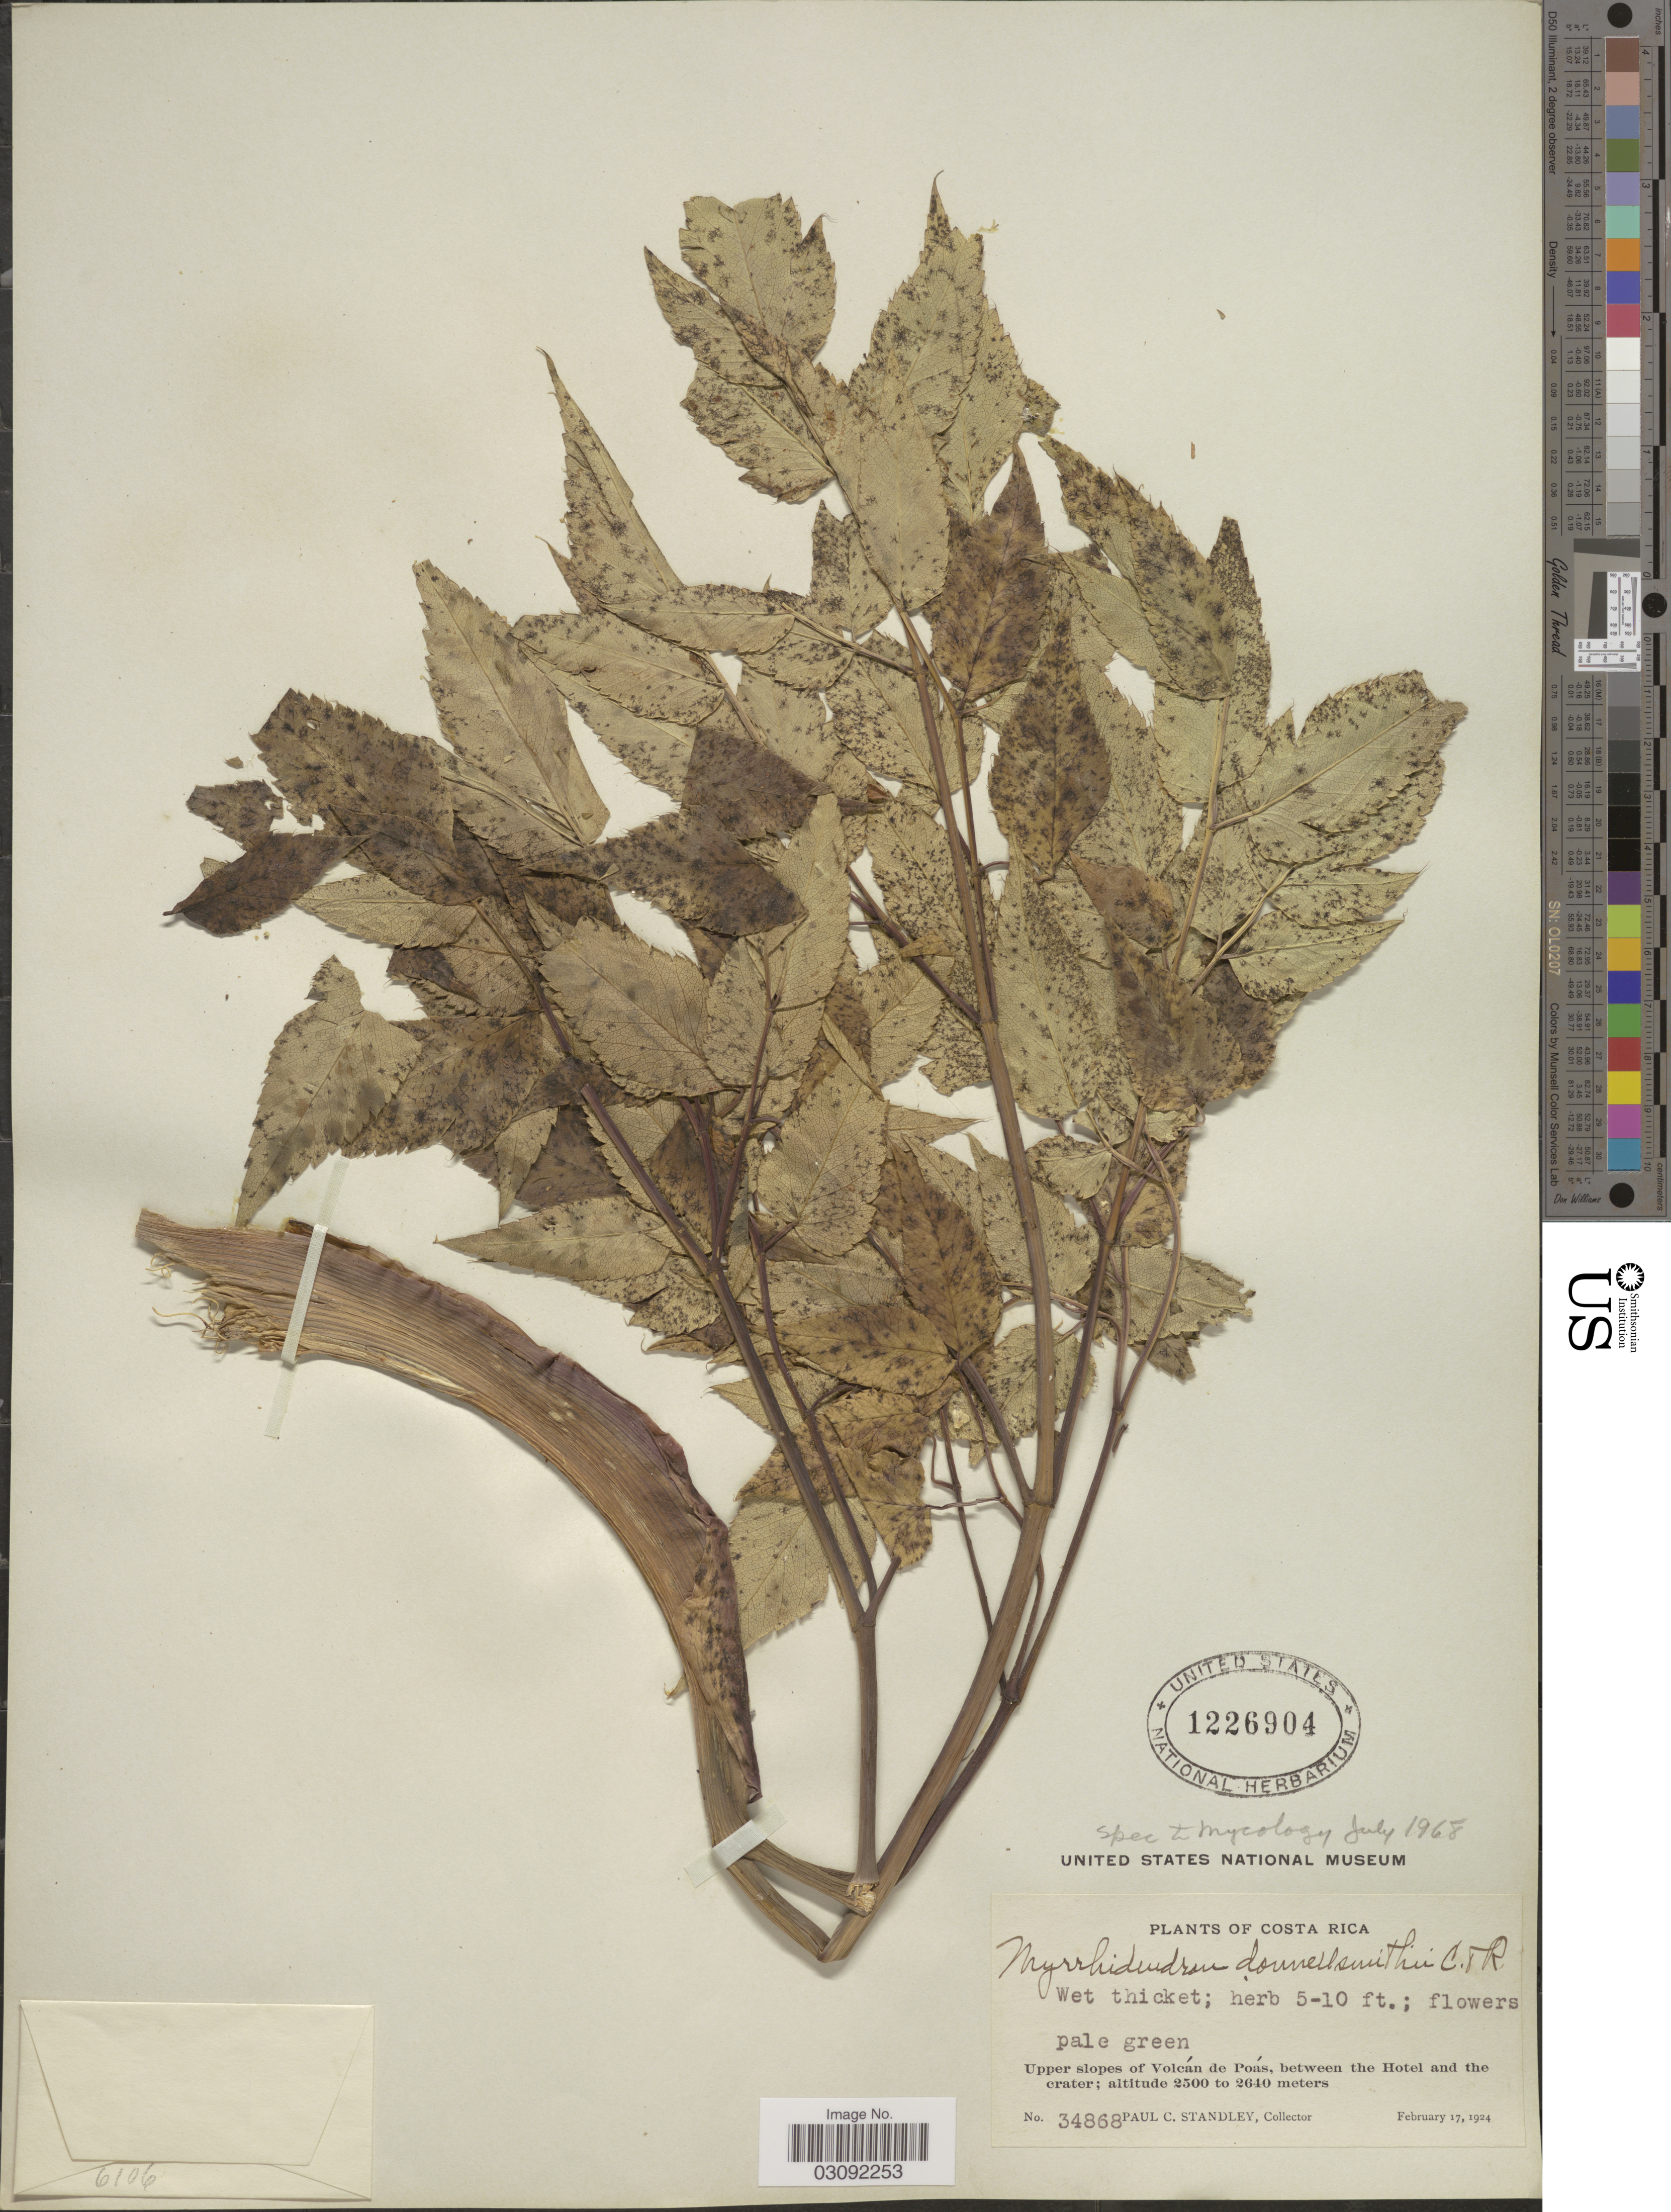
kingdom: Plantae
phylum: Tracheophyta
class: Magnoliopsida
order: Apiales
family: Apiaceae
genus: Myrrhidendron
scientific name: Myrrhidendron donnellsmithii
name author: J.M. Coult. & Rose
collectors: P. C. Standley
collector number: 34868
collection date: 1924-02-17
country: Costa Rica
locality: Upper slopes of Volcán de Poás, between the Hotel and the crater.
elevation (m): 2500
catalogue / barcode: US 1226904